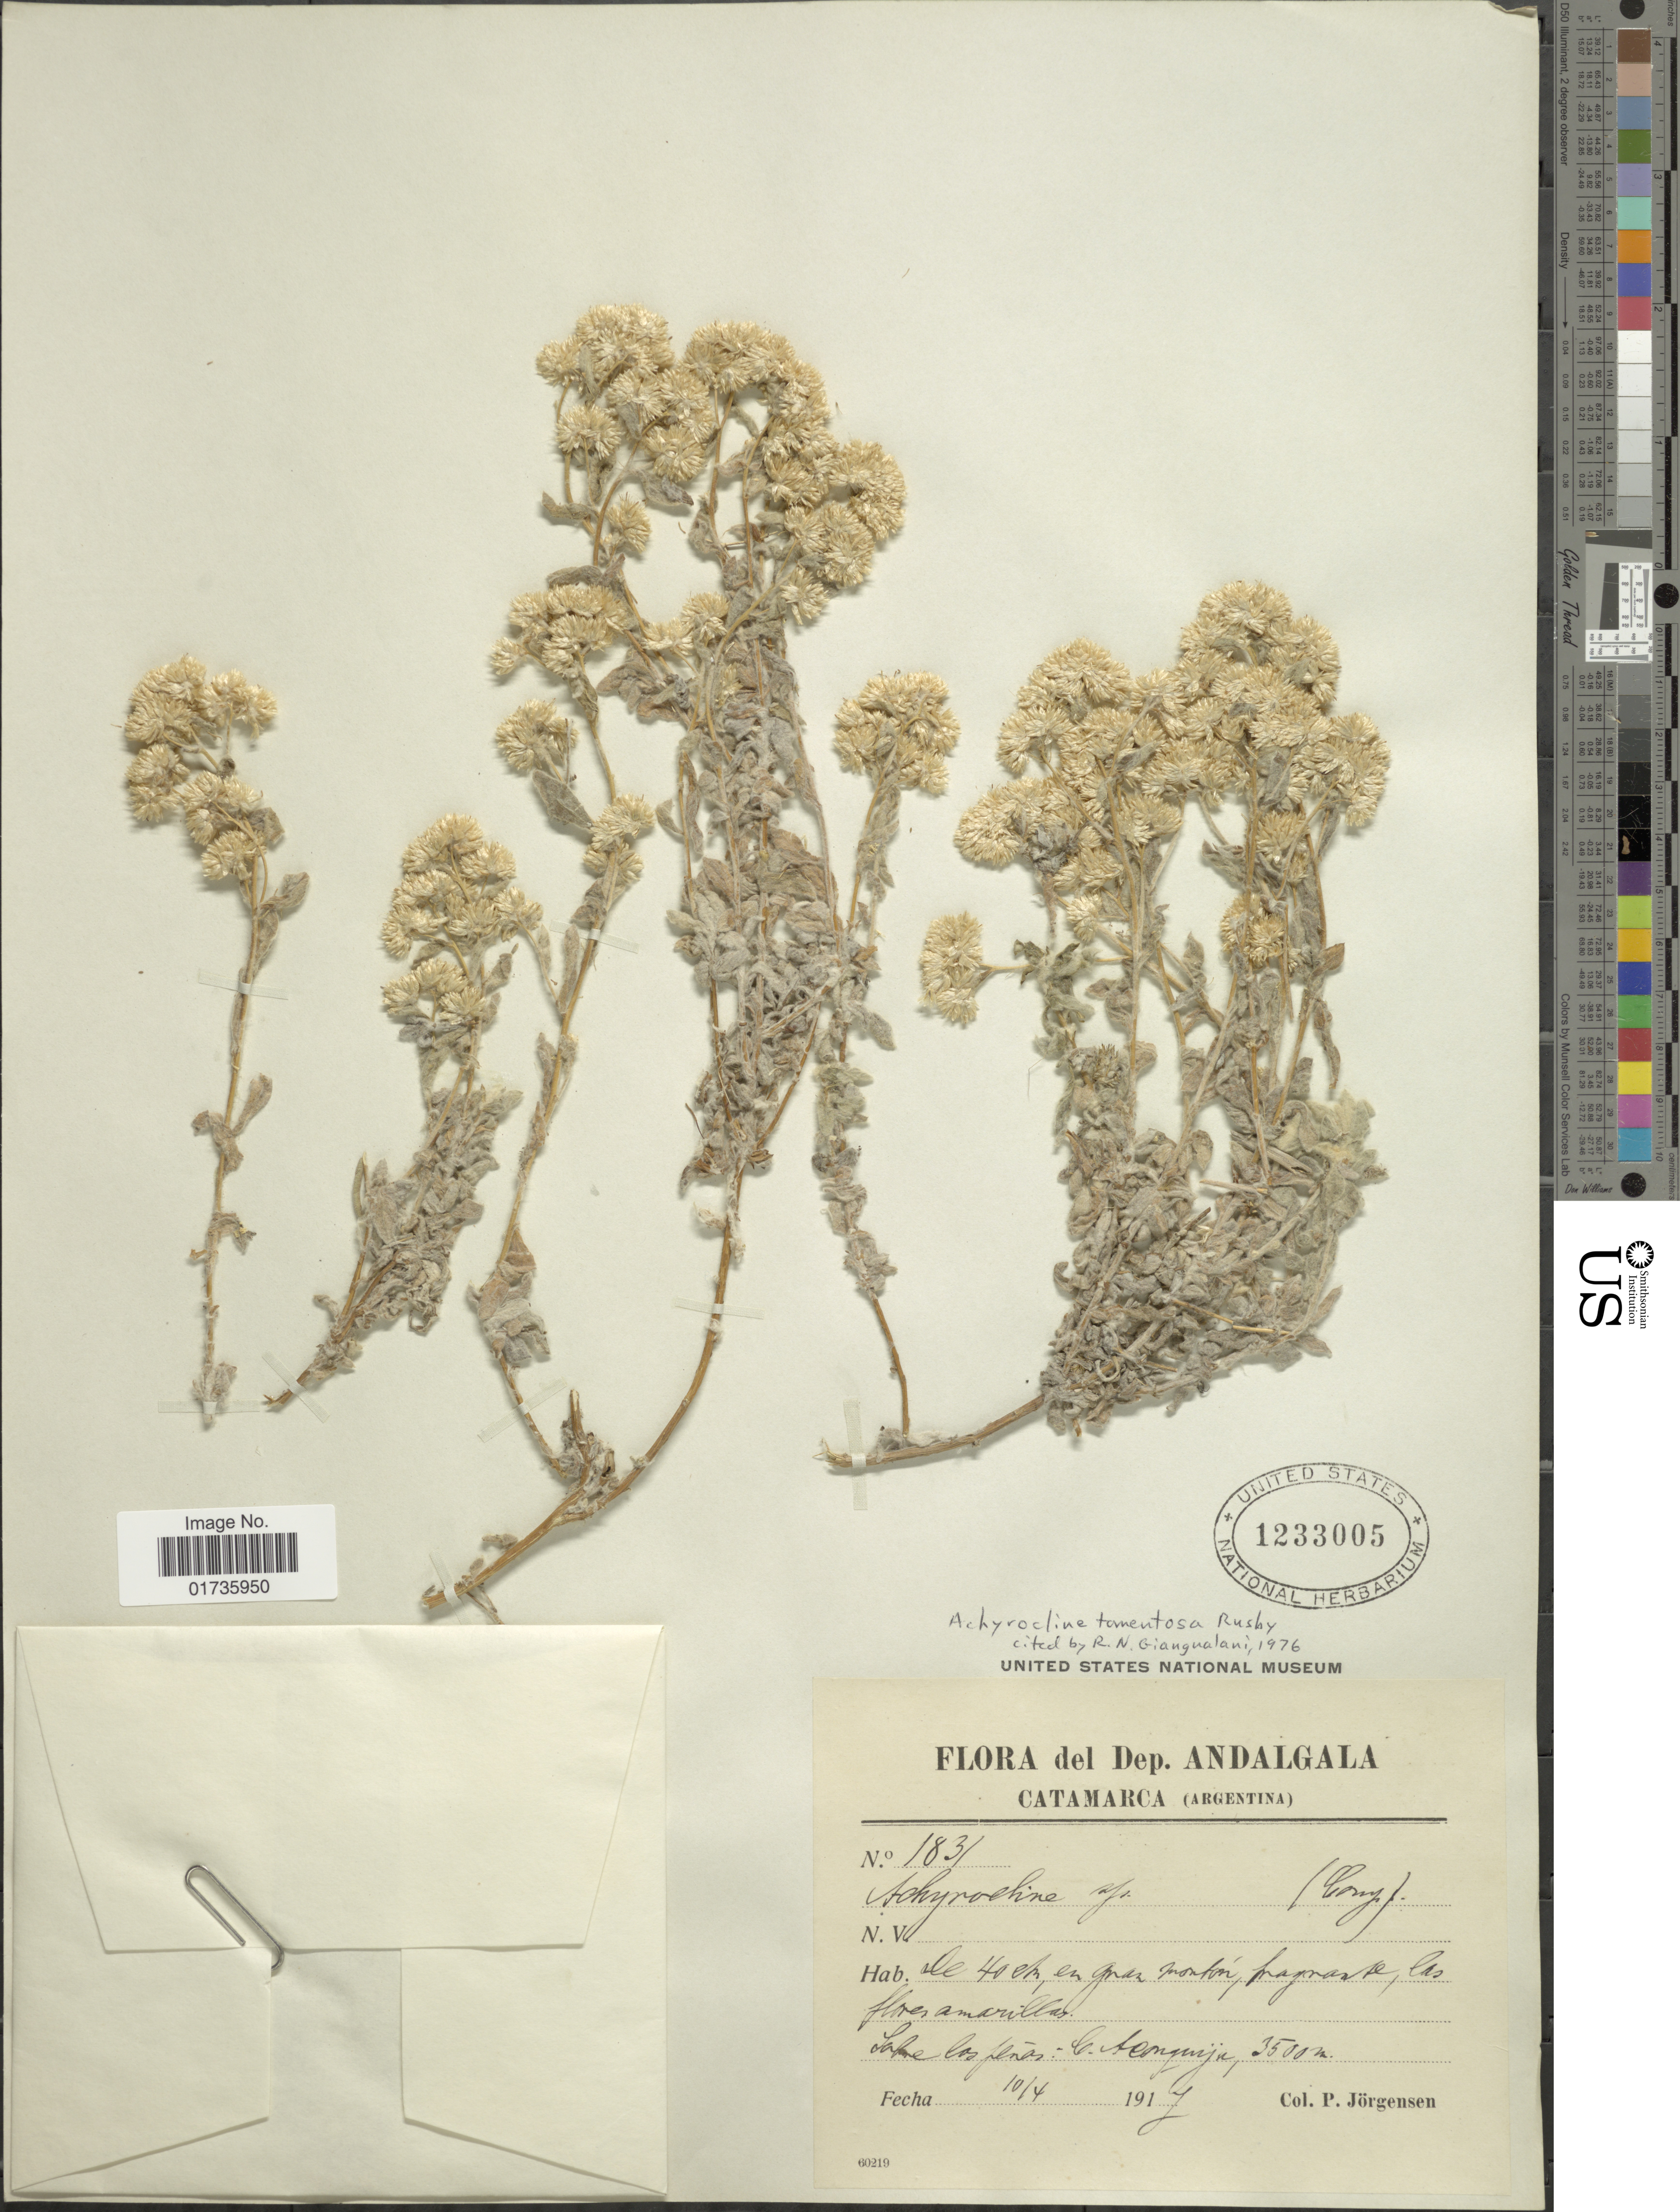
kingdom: Plantae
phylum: Tracheophyta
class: Magnoliopsida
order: Asterales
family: Asteraceae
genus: Achyrocline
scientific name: Achyrocline tomentosa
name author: Rusby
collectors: P. Jörgensen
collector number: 1831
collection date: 1917-04-10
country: Argentina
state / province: Catamarca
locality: Dep Andagala, C. Aconquija.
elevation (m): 3500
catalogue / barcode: US 1233005